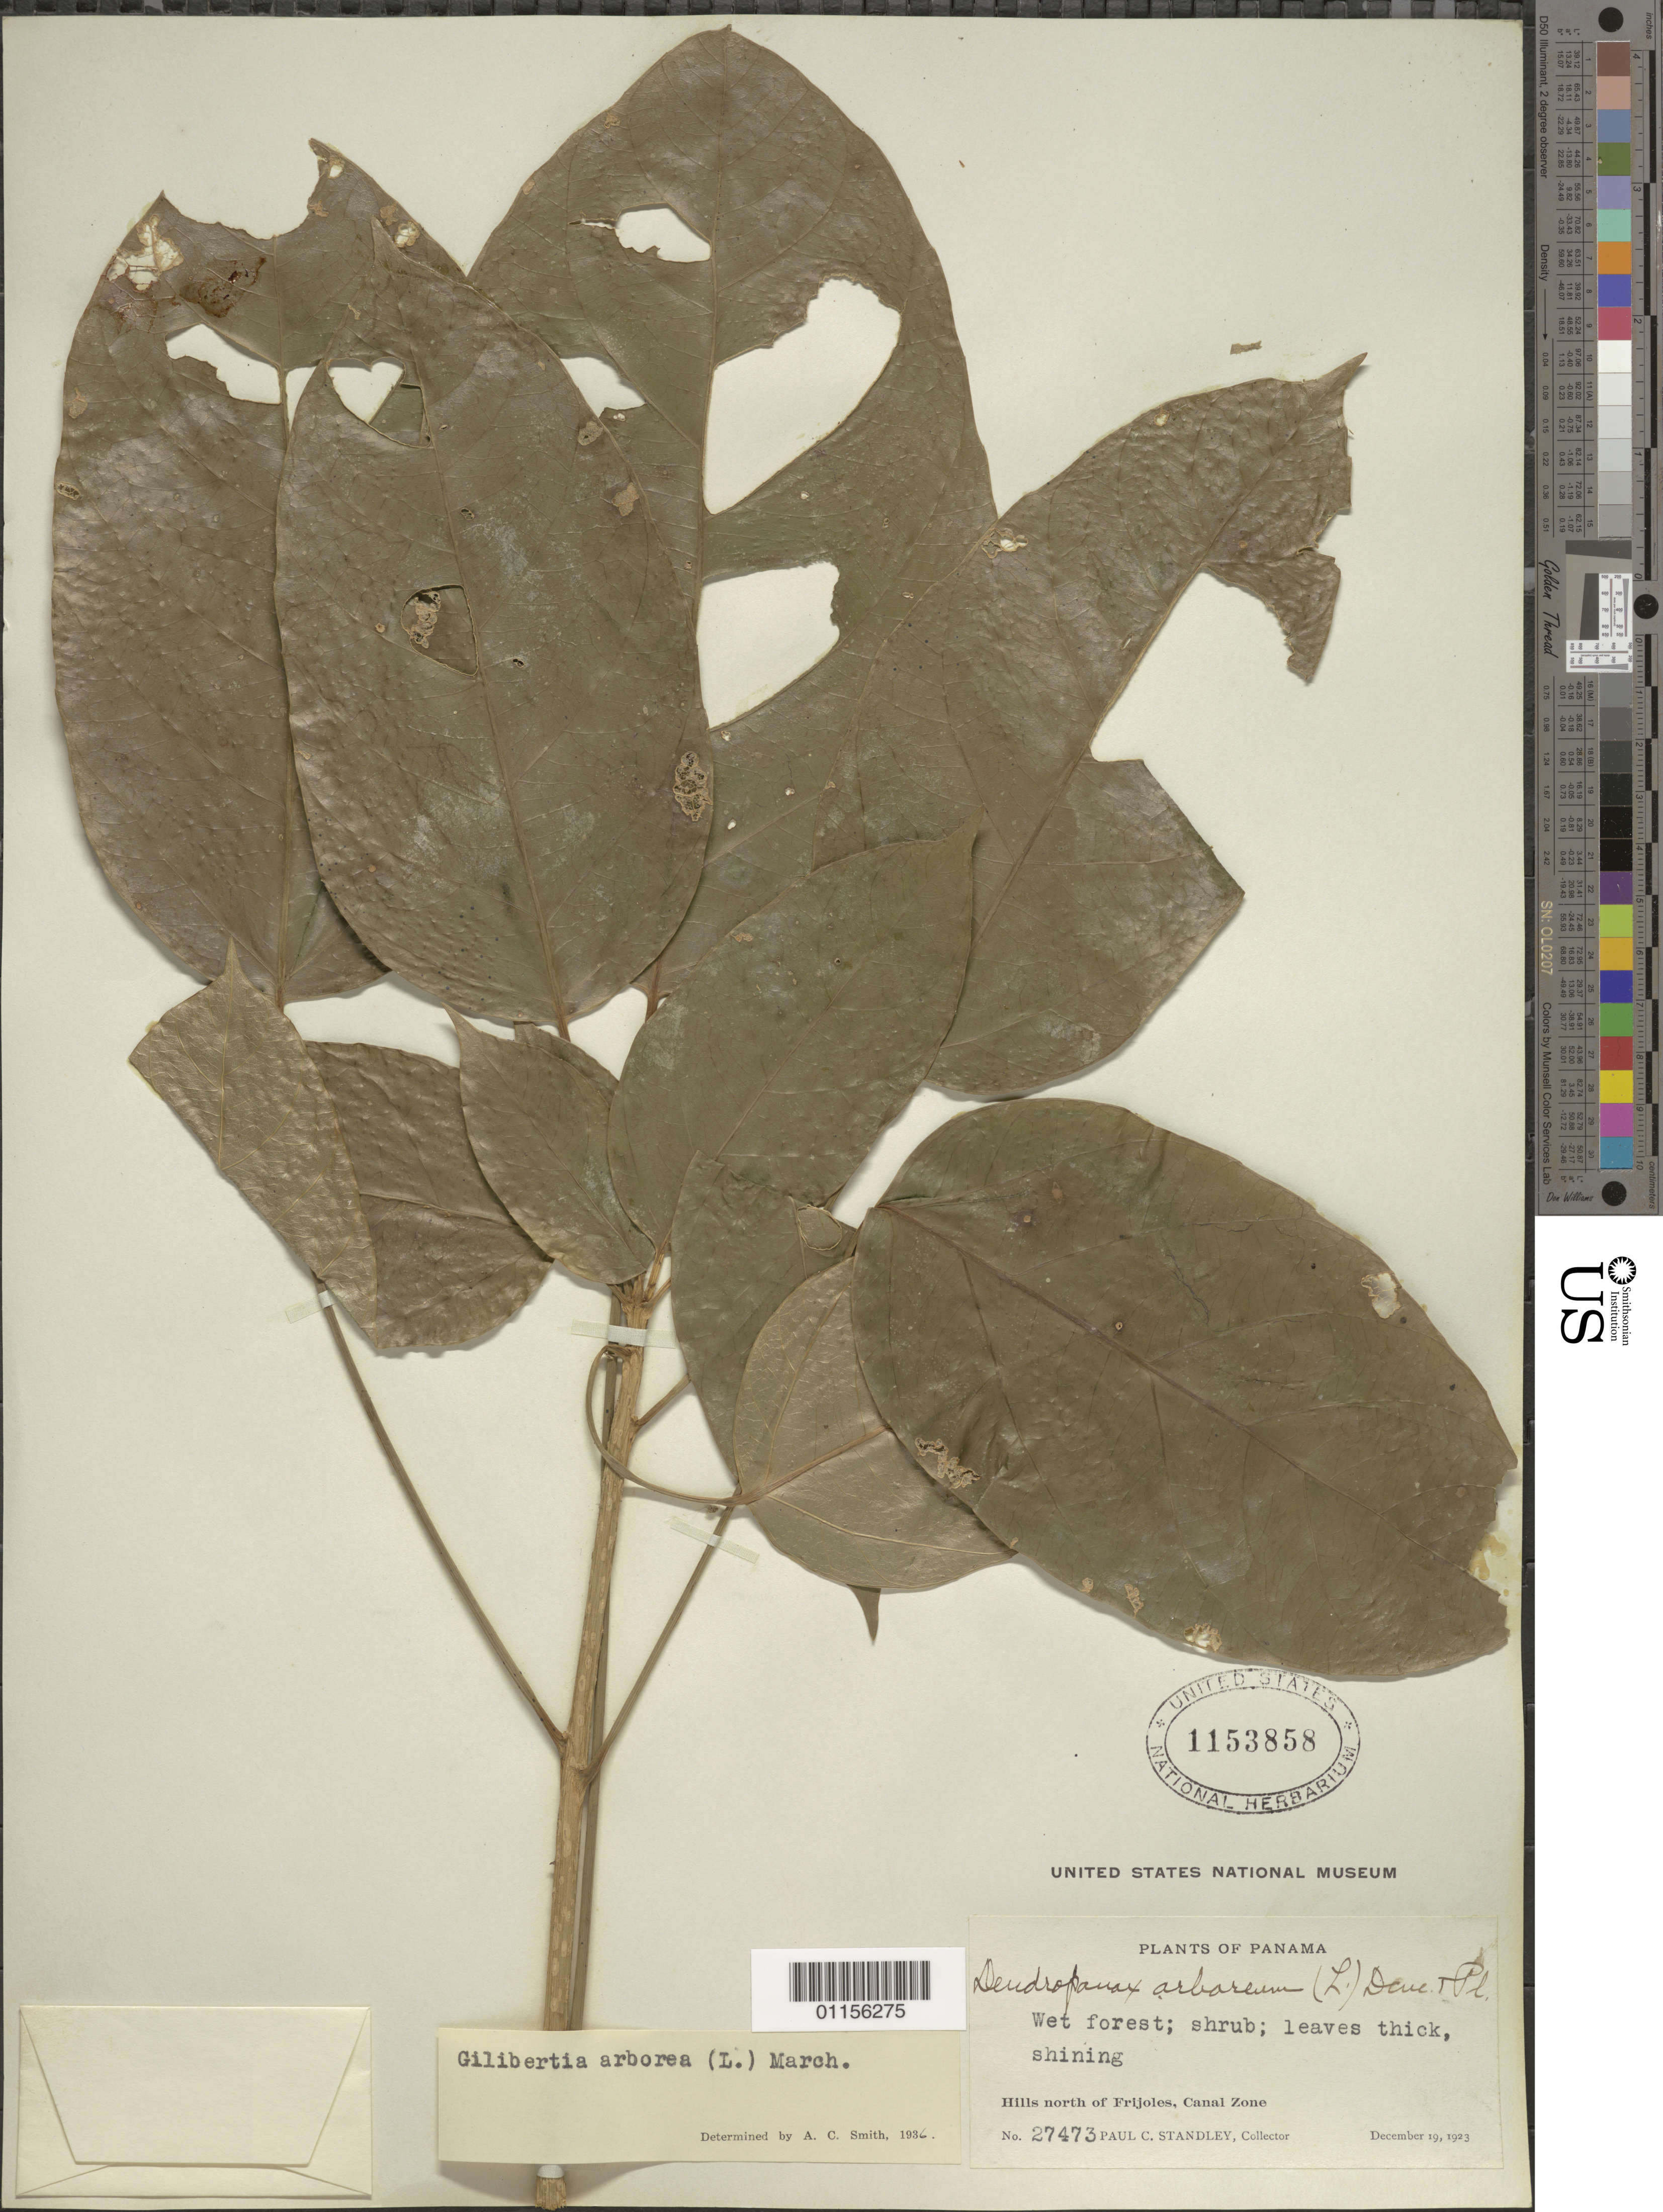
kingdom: Plantae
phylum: Tracheophyta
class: Magnoliopsida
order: Apiales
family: Araliaceae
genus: Dendropanax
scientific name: Dendropanax arboreus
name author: (L.) Decne. & Planch.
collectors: P. C. Standley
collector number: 27473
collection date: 1923-12-19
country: Panama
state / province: Colón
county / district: Canal Zone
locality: Hills N of Frijoles.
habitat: Wet forest, shrub.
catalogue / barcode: US 1153858